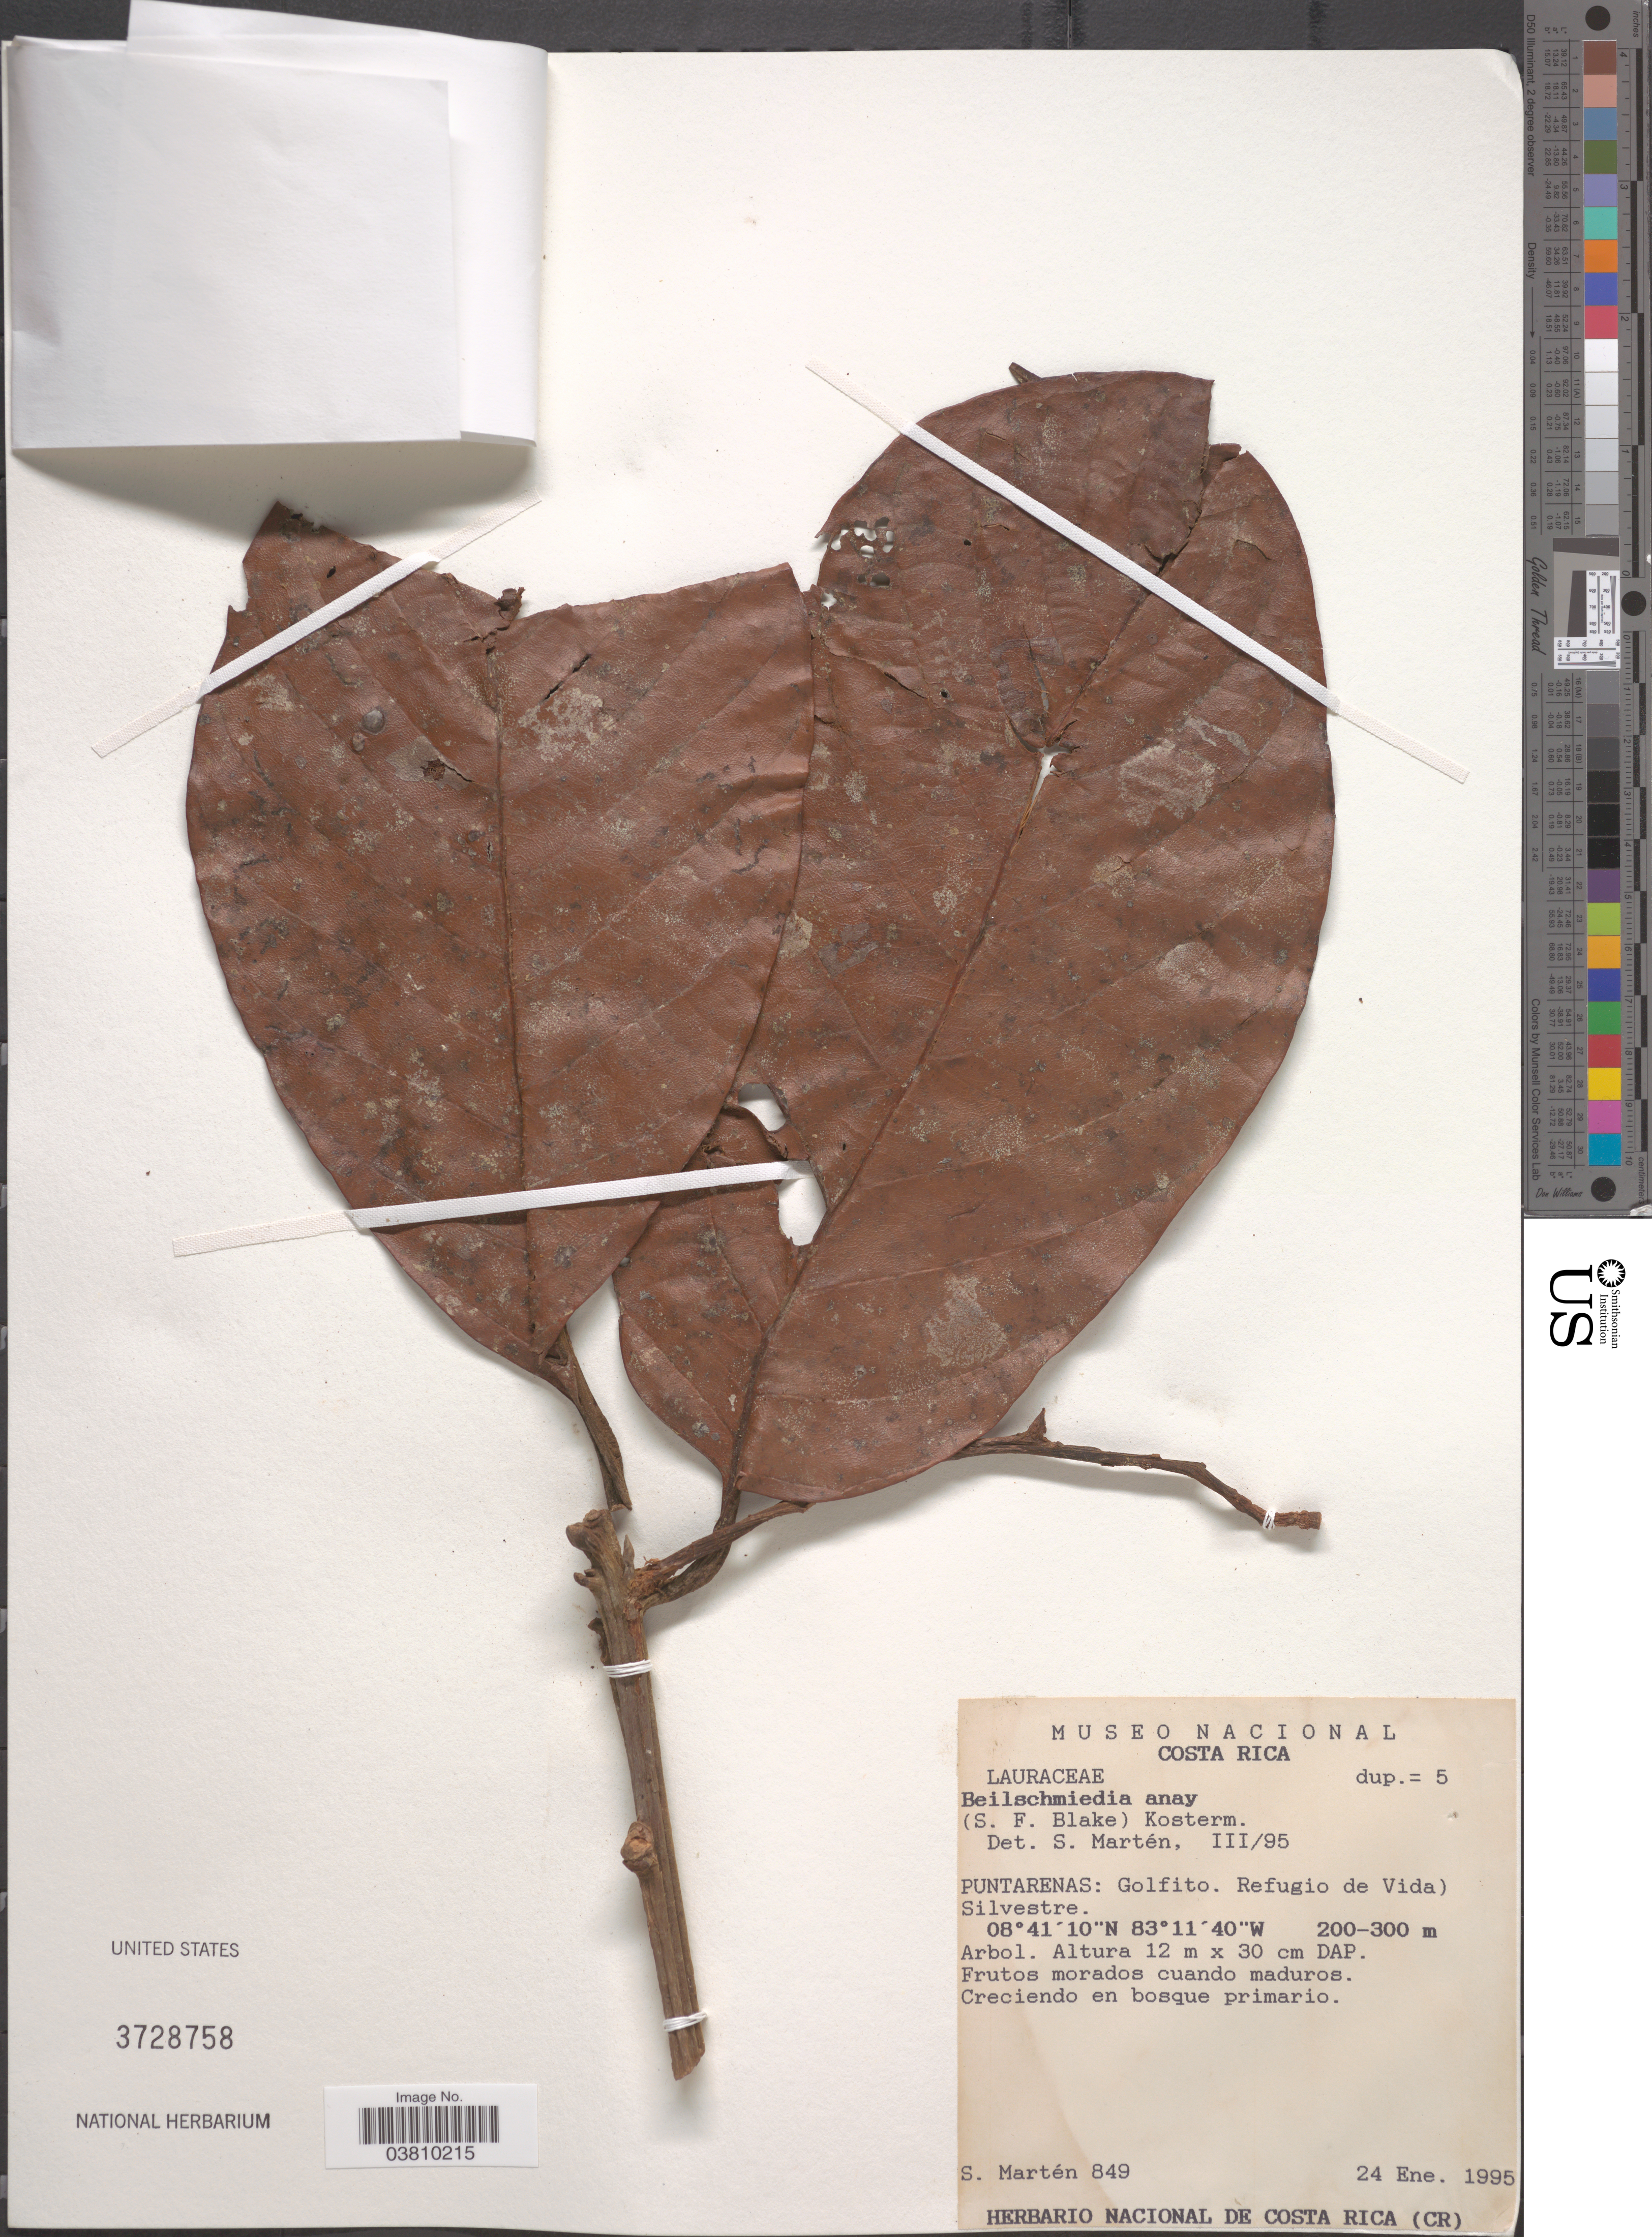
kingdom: Plantae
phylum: Tracheophyta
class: Magnoliopsida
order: Laurales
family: Lauraceae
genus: Beilschmiedia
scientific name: Beilschmiedia anay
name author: (S.F. Blake) Kosterm.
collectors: S. Marten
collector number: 849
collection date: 1995-01-24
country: Costa Rica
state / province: Puntarenas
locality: Golfito. Refugio de Vida) Silvestre.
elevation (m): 200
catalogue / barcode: US 3728758